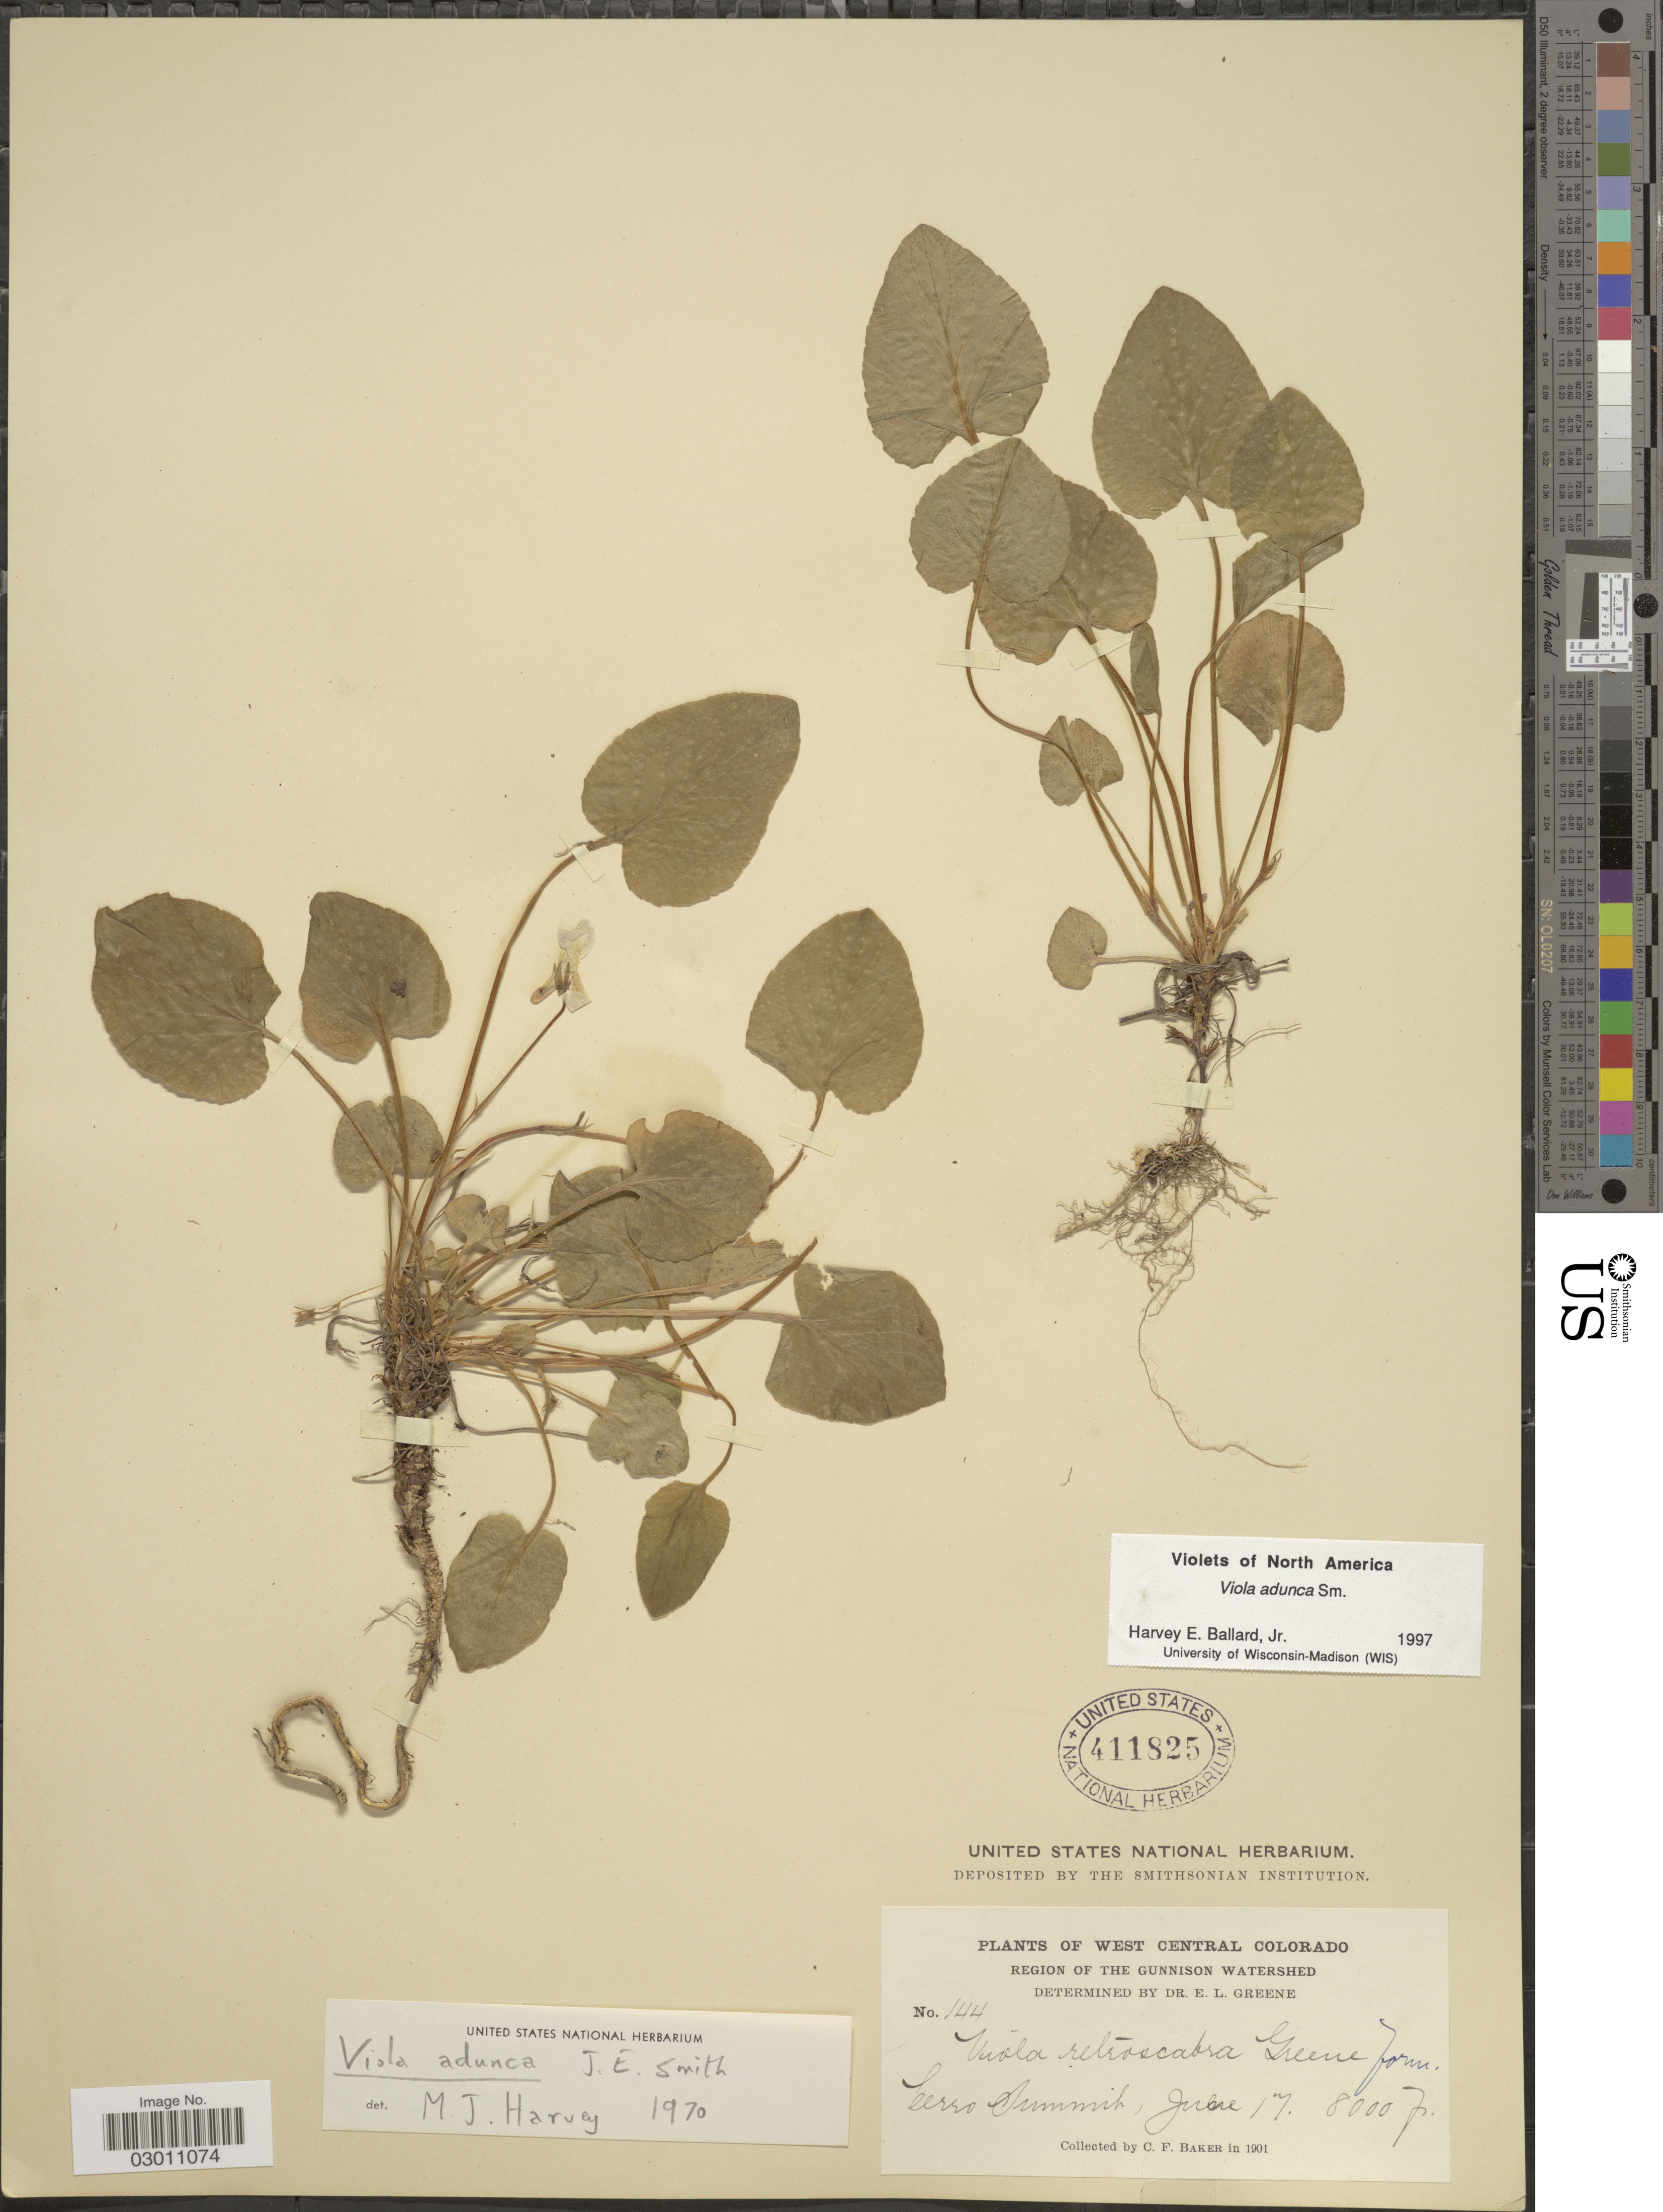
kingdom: Plantae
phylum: Tracheophyta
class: Magnoliopsida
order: Malpighiales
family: Violaceae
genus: Viola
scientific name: Viola adunca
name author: Sm.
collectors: C. F. Baker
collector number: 144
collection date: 1901-06-17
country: United States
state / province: Colorado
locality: West Central Colorado. Region of the Gunnison Watershed. Cerro Summit.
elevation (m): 2438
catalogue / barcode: US 411825